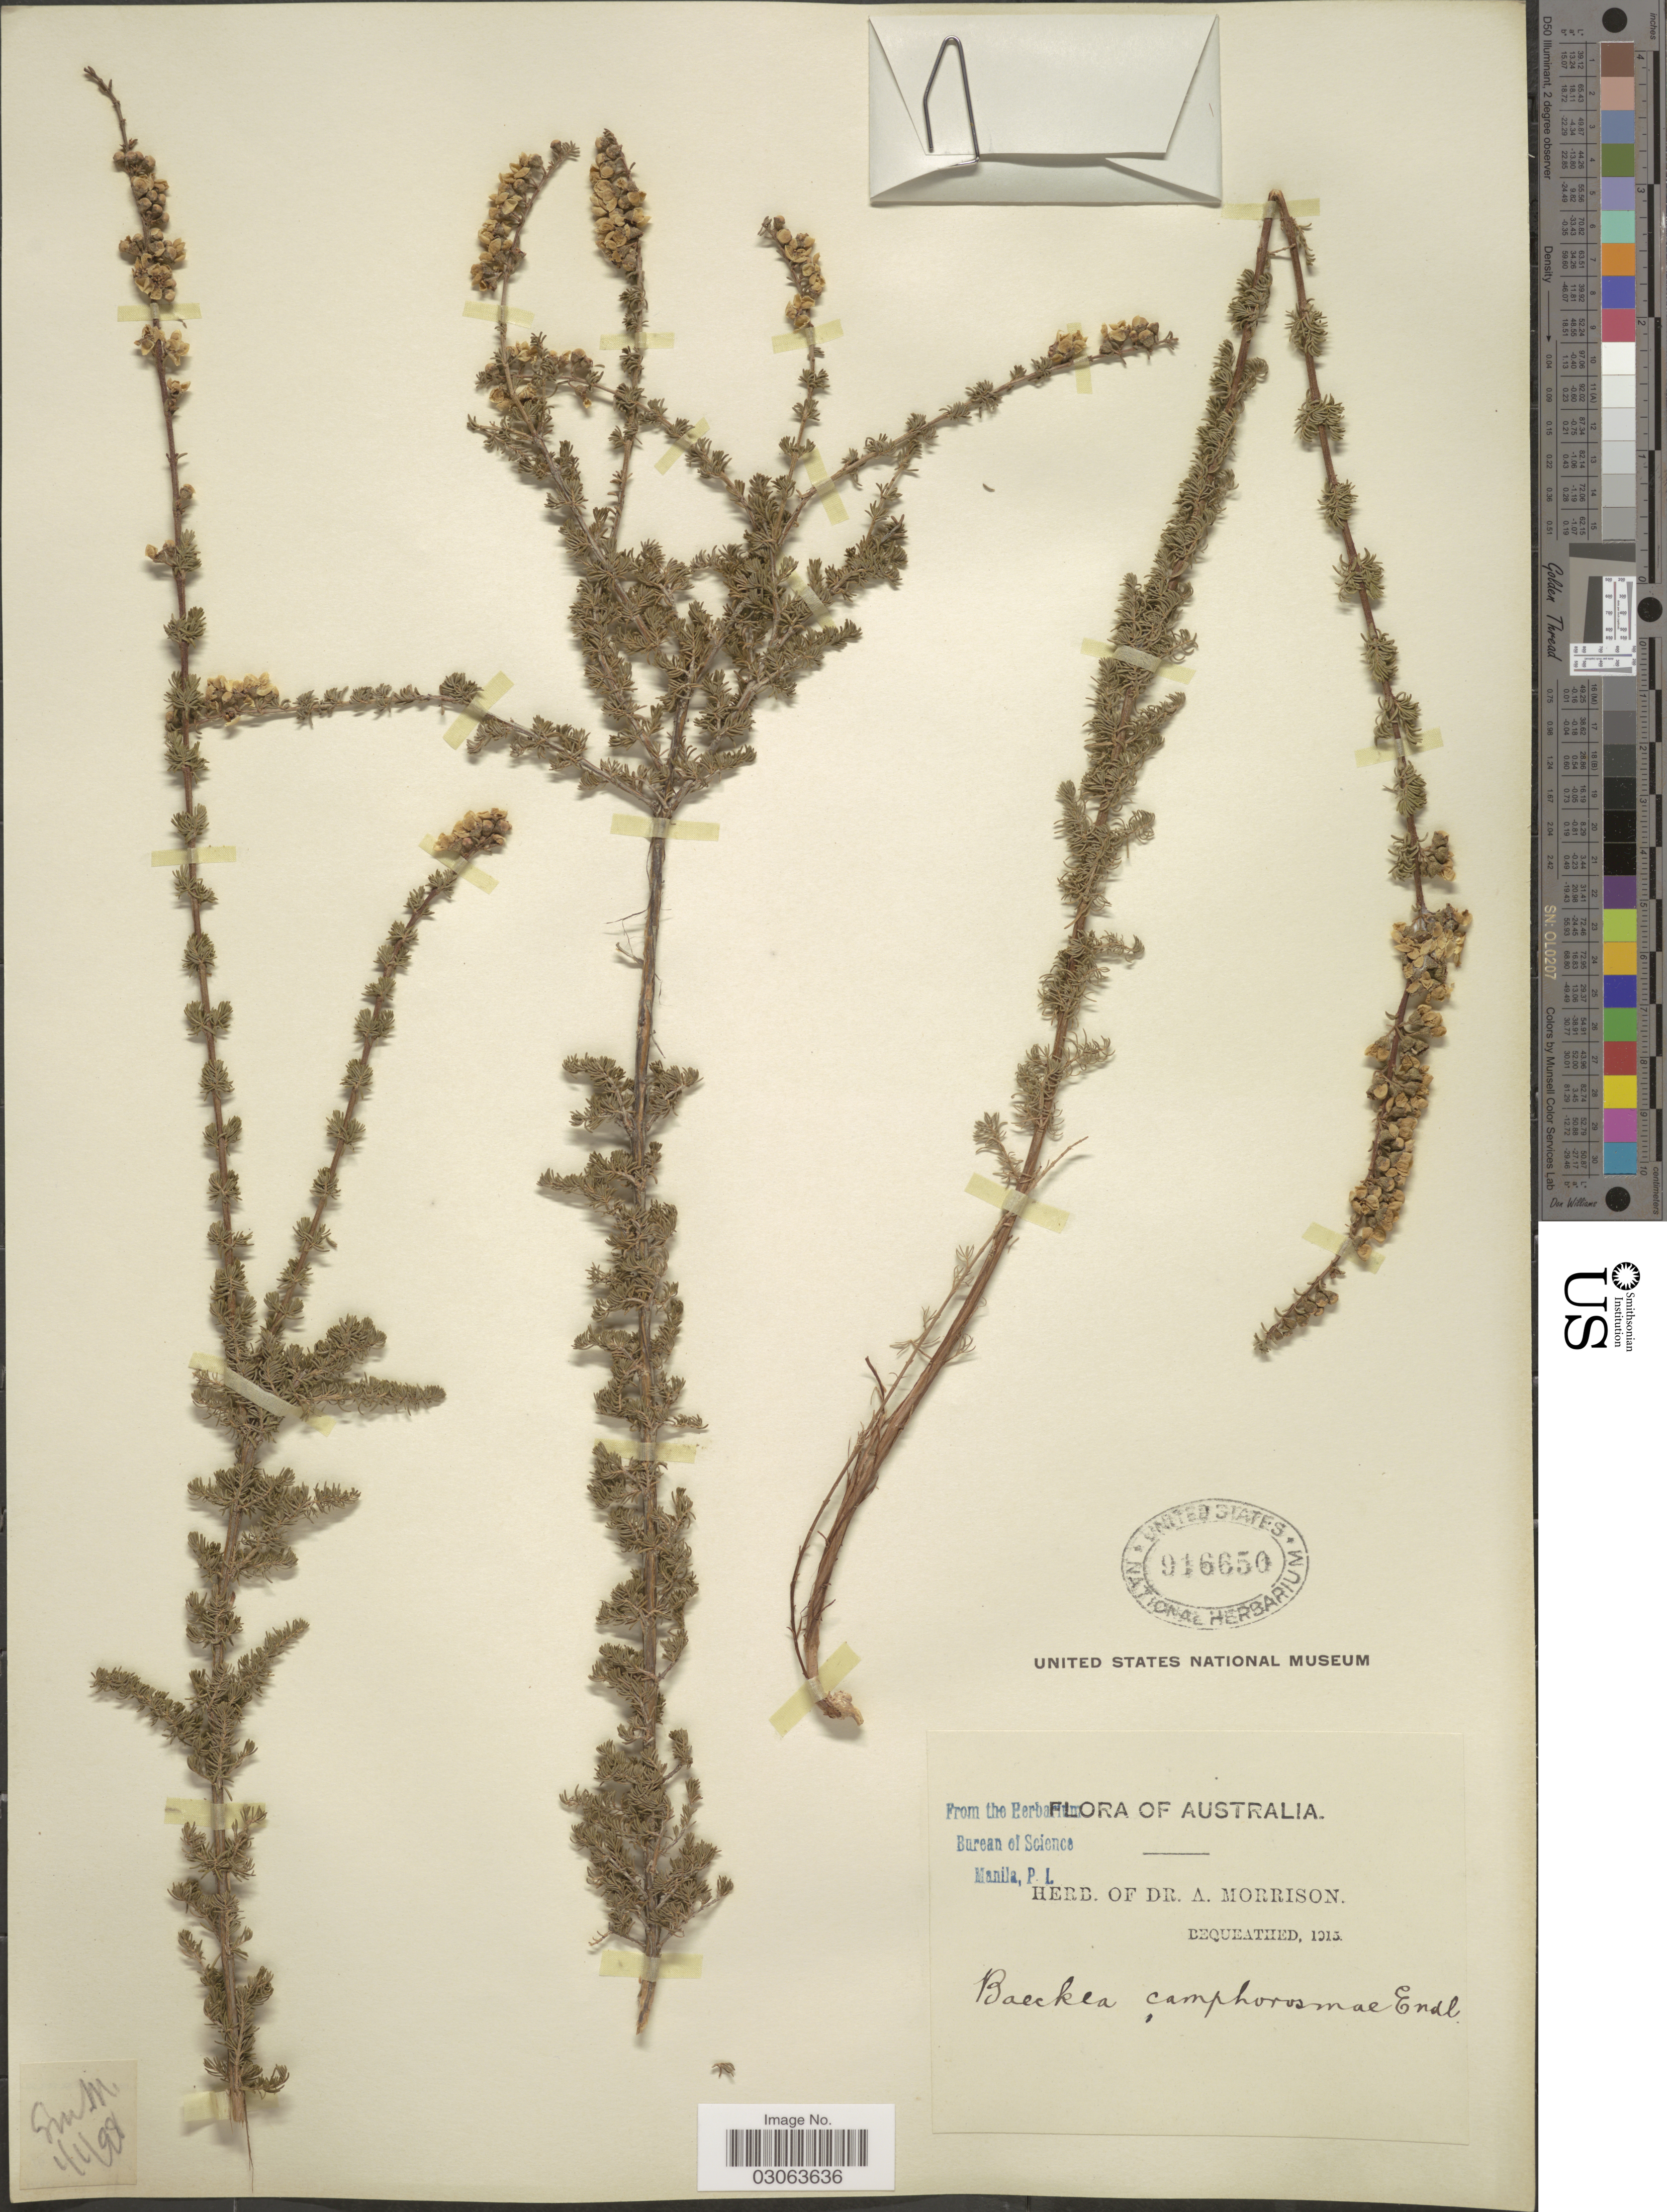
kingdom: Plantae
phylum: Tracheophyta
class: Magnoliopsida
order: Myrtales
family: Myrtaceae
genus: Babingtonia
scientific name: Babingtonia camphorosmae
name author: (Endl.) Lindl.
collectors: ex herb. Dr. A. Morrison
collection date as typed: Transcribed d/m/y: 1/1/98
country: Australia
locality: SmM. [unsure placement]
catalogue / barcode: US 916650